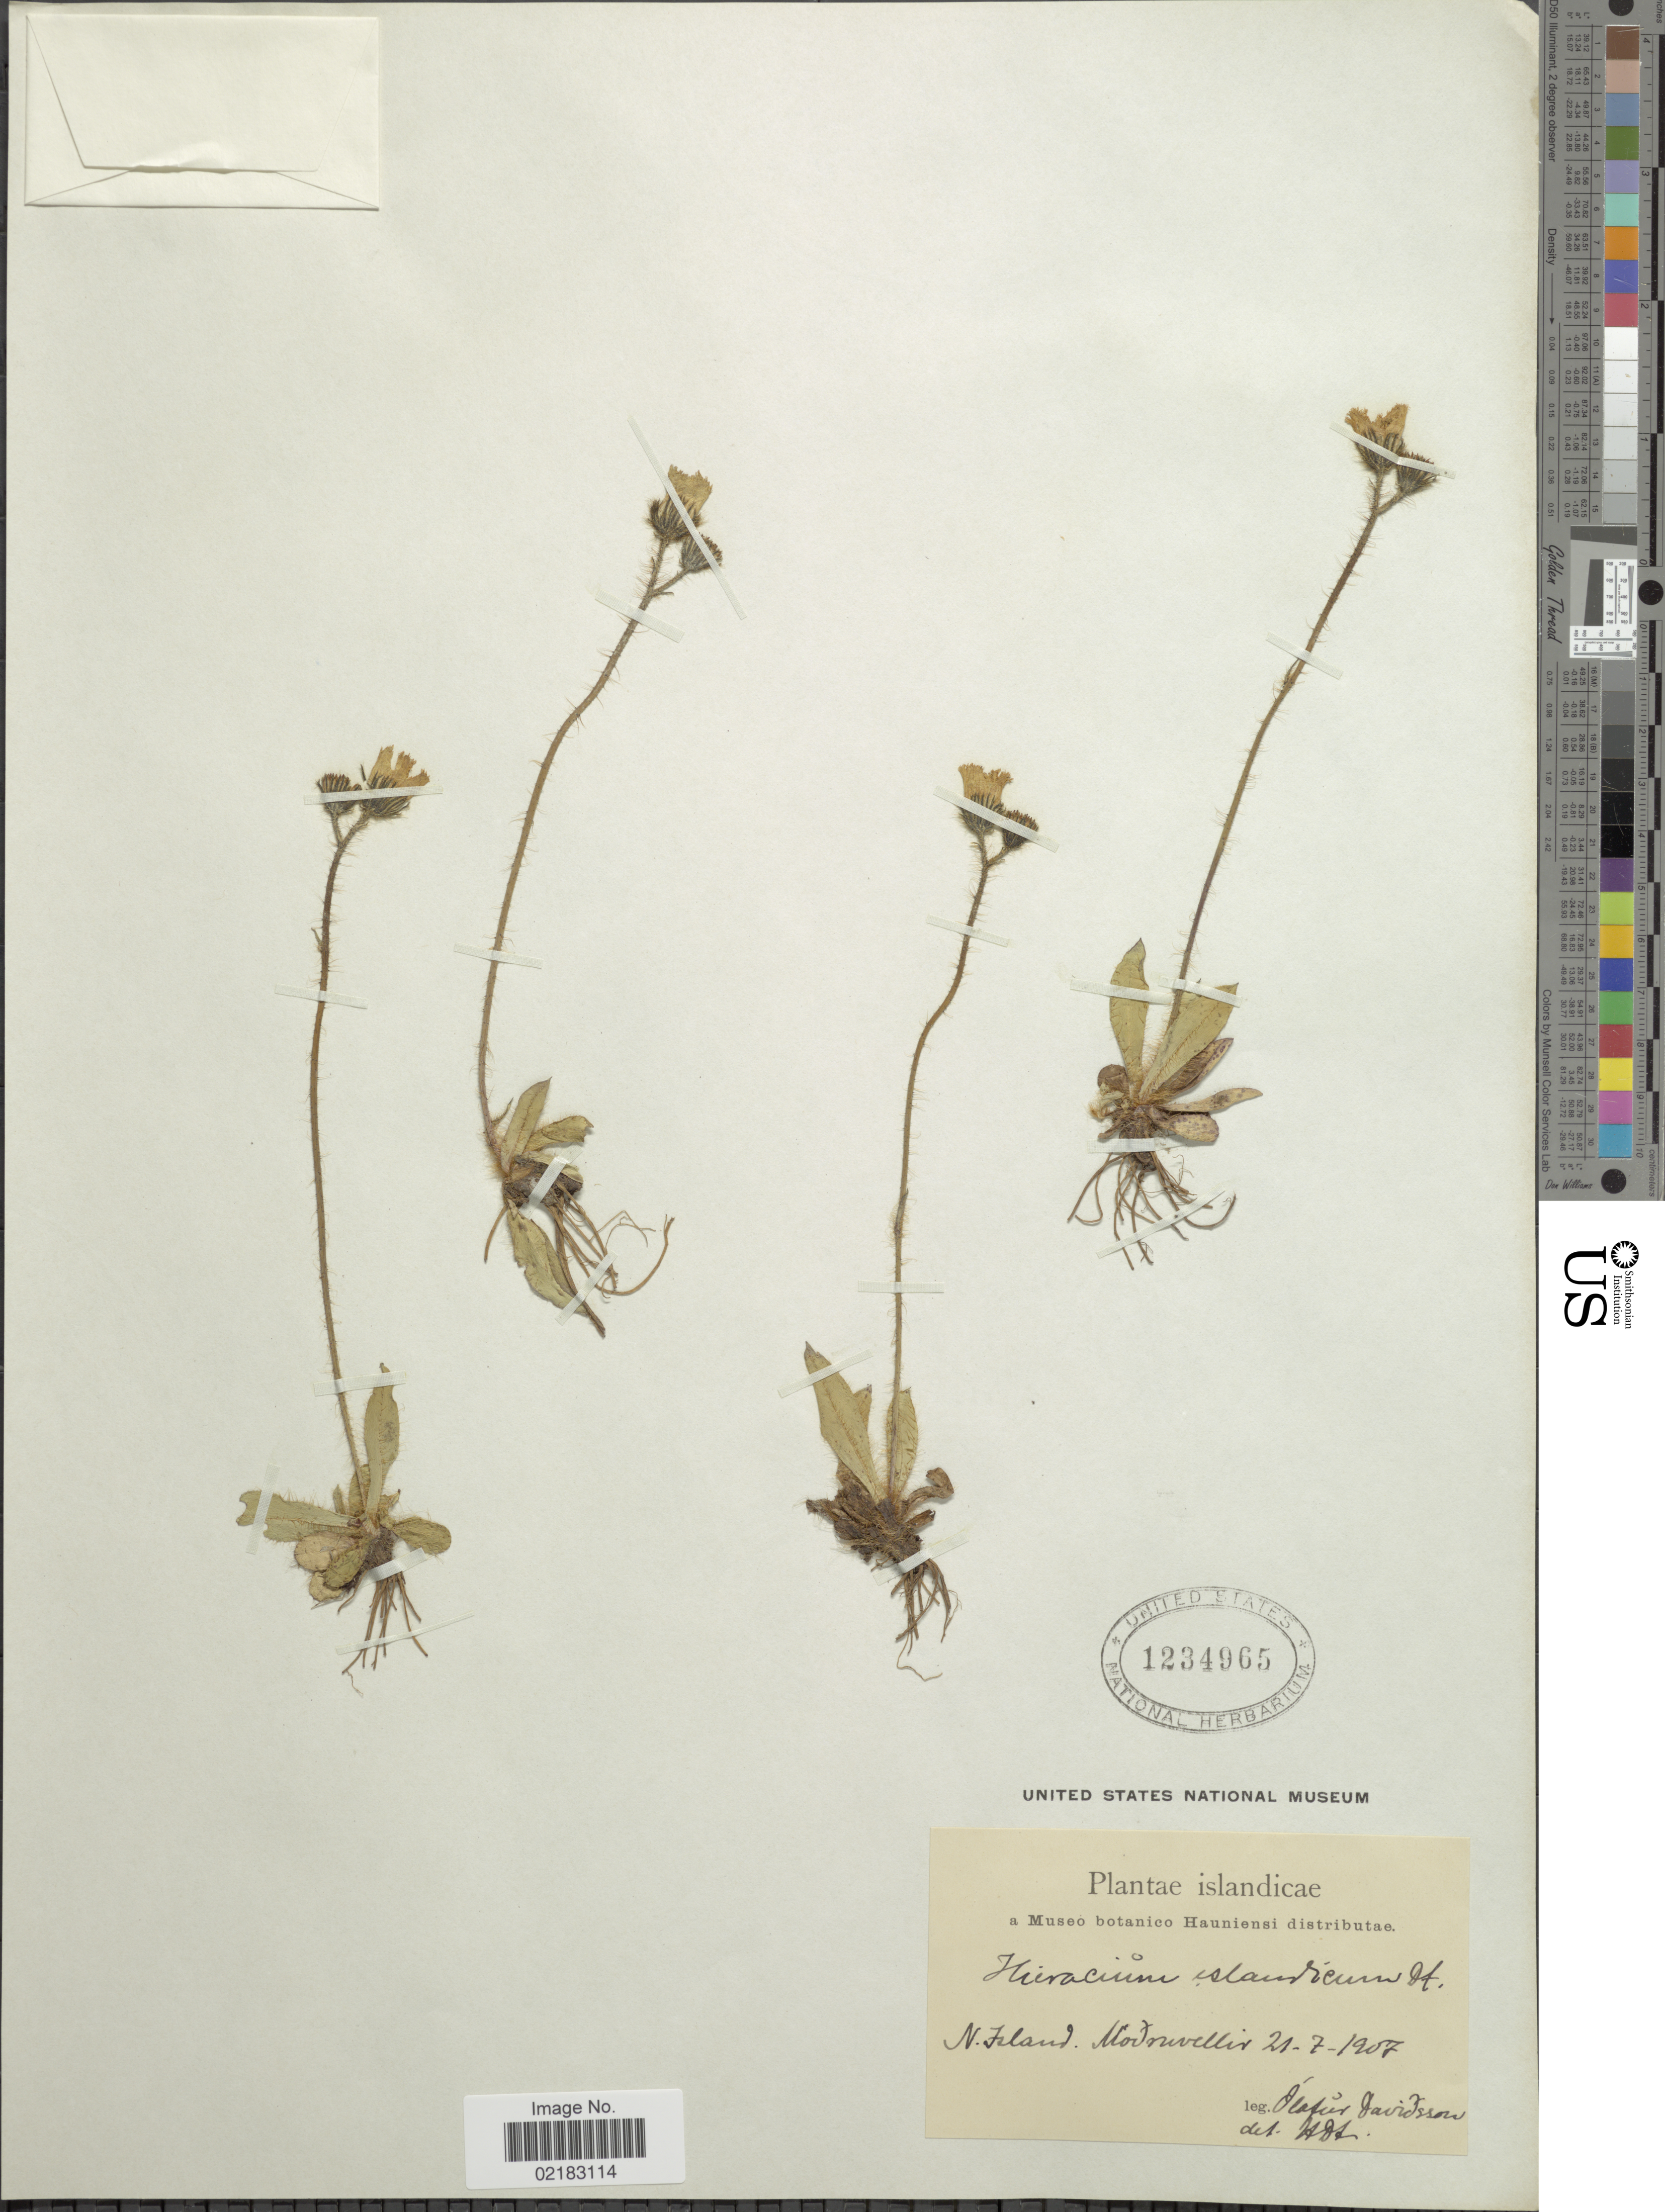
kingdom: Plantae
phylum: Tracheophyta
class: Magnoliopsida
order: Asterales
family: Asteraceae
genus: Hieracium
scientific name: Hieracium islandicum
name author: (Lange) Dahlst.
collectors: O. Davidson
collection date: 1907-07-21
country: Iceland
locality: N. Island. Möðruvellir.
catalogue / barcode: US 1234965